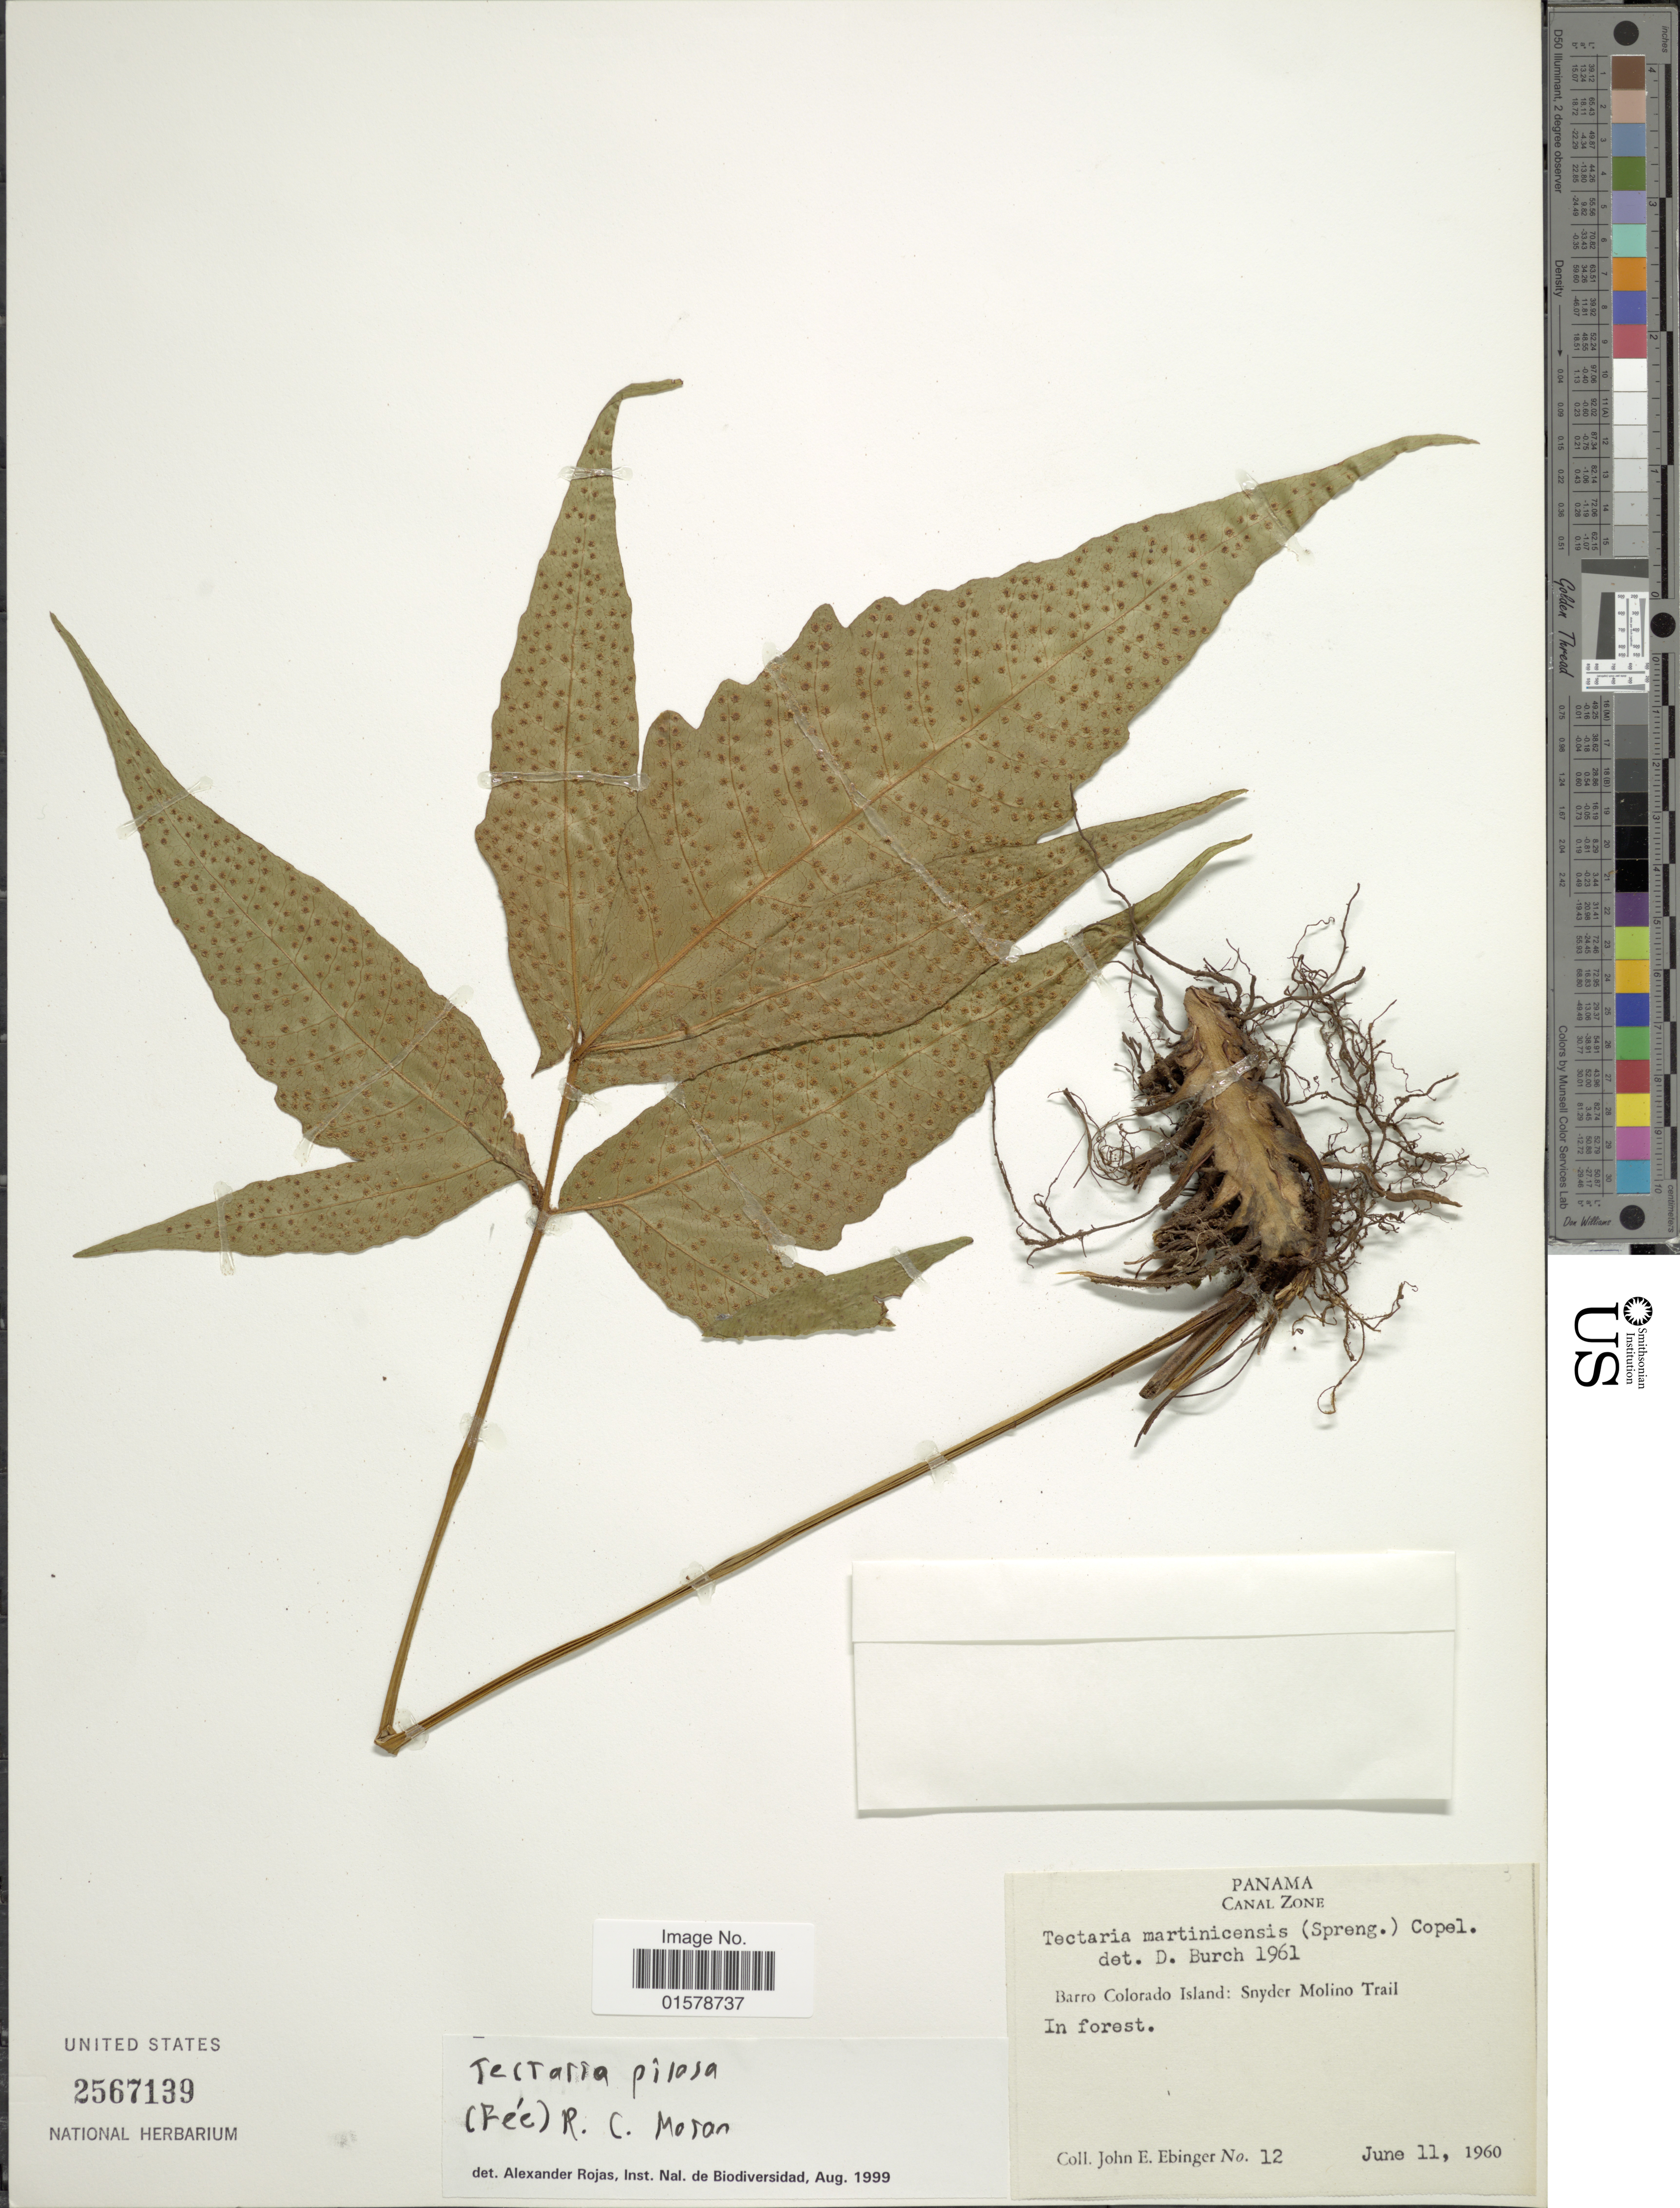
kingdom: Plantae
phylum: Tracheophyta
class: Polypodiopsida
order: Polypodiales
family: Tectariaceae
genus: Tectaria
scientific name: Tectaria pilosa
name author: (Fée) Maxon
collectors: J. Ebinger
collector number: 12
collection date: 1960-06-11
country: Panama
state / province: Panamá Oeste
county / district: Canal Zone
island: Barro Colorado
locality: Canal Zone, Barro Colorado Island: Snyder Molino Trail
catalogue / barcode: US 2567139